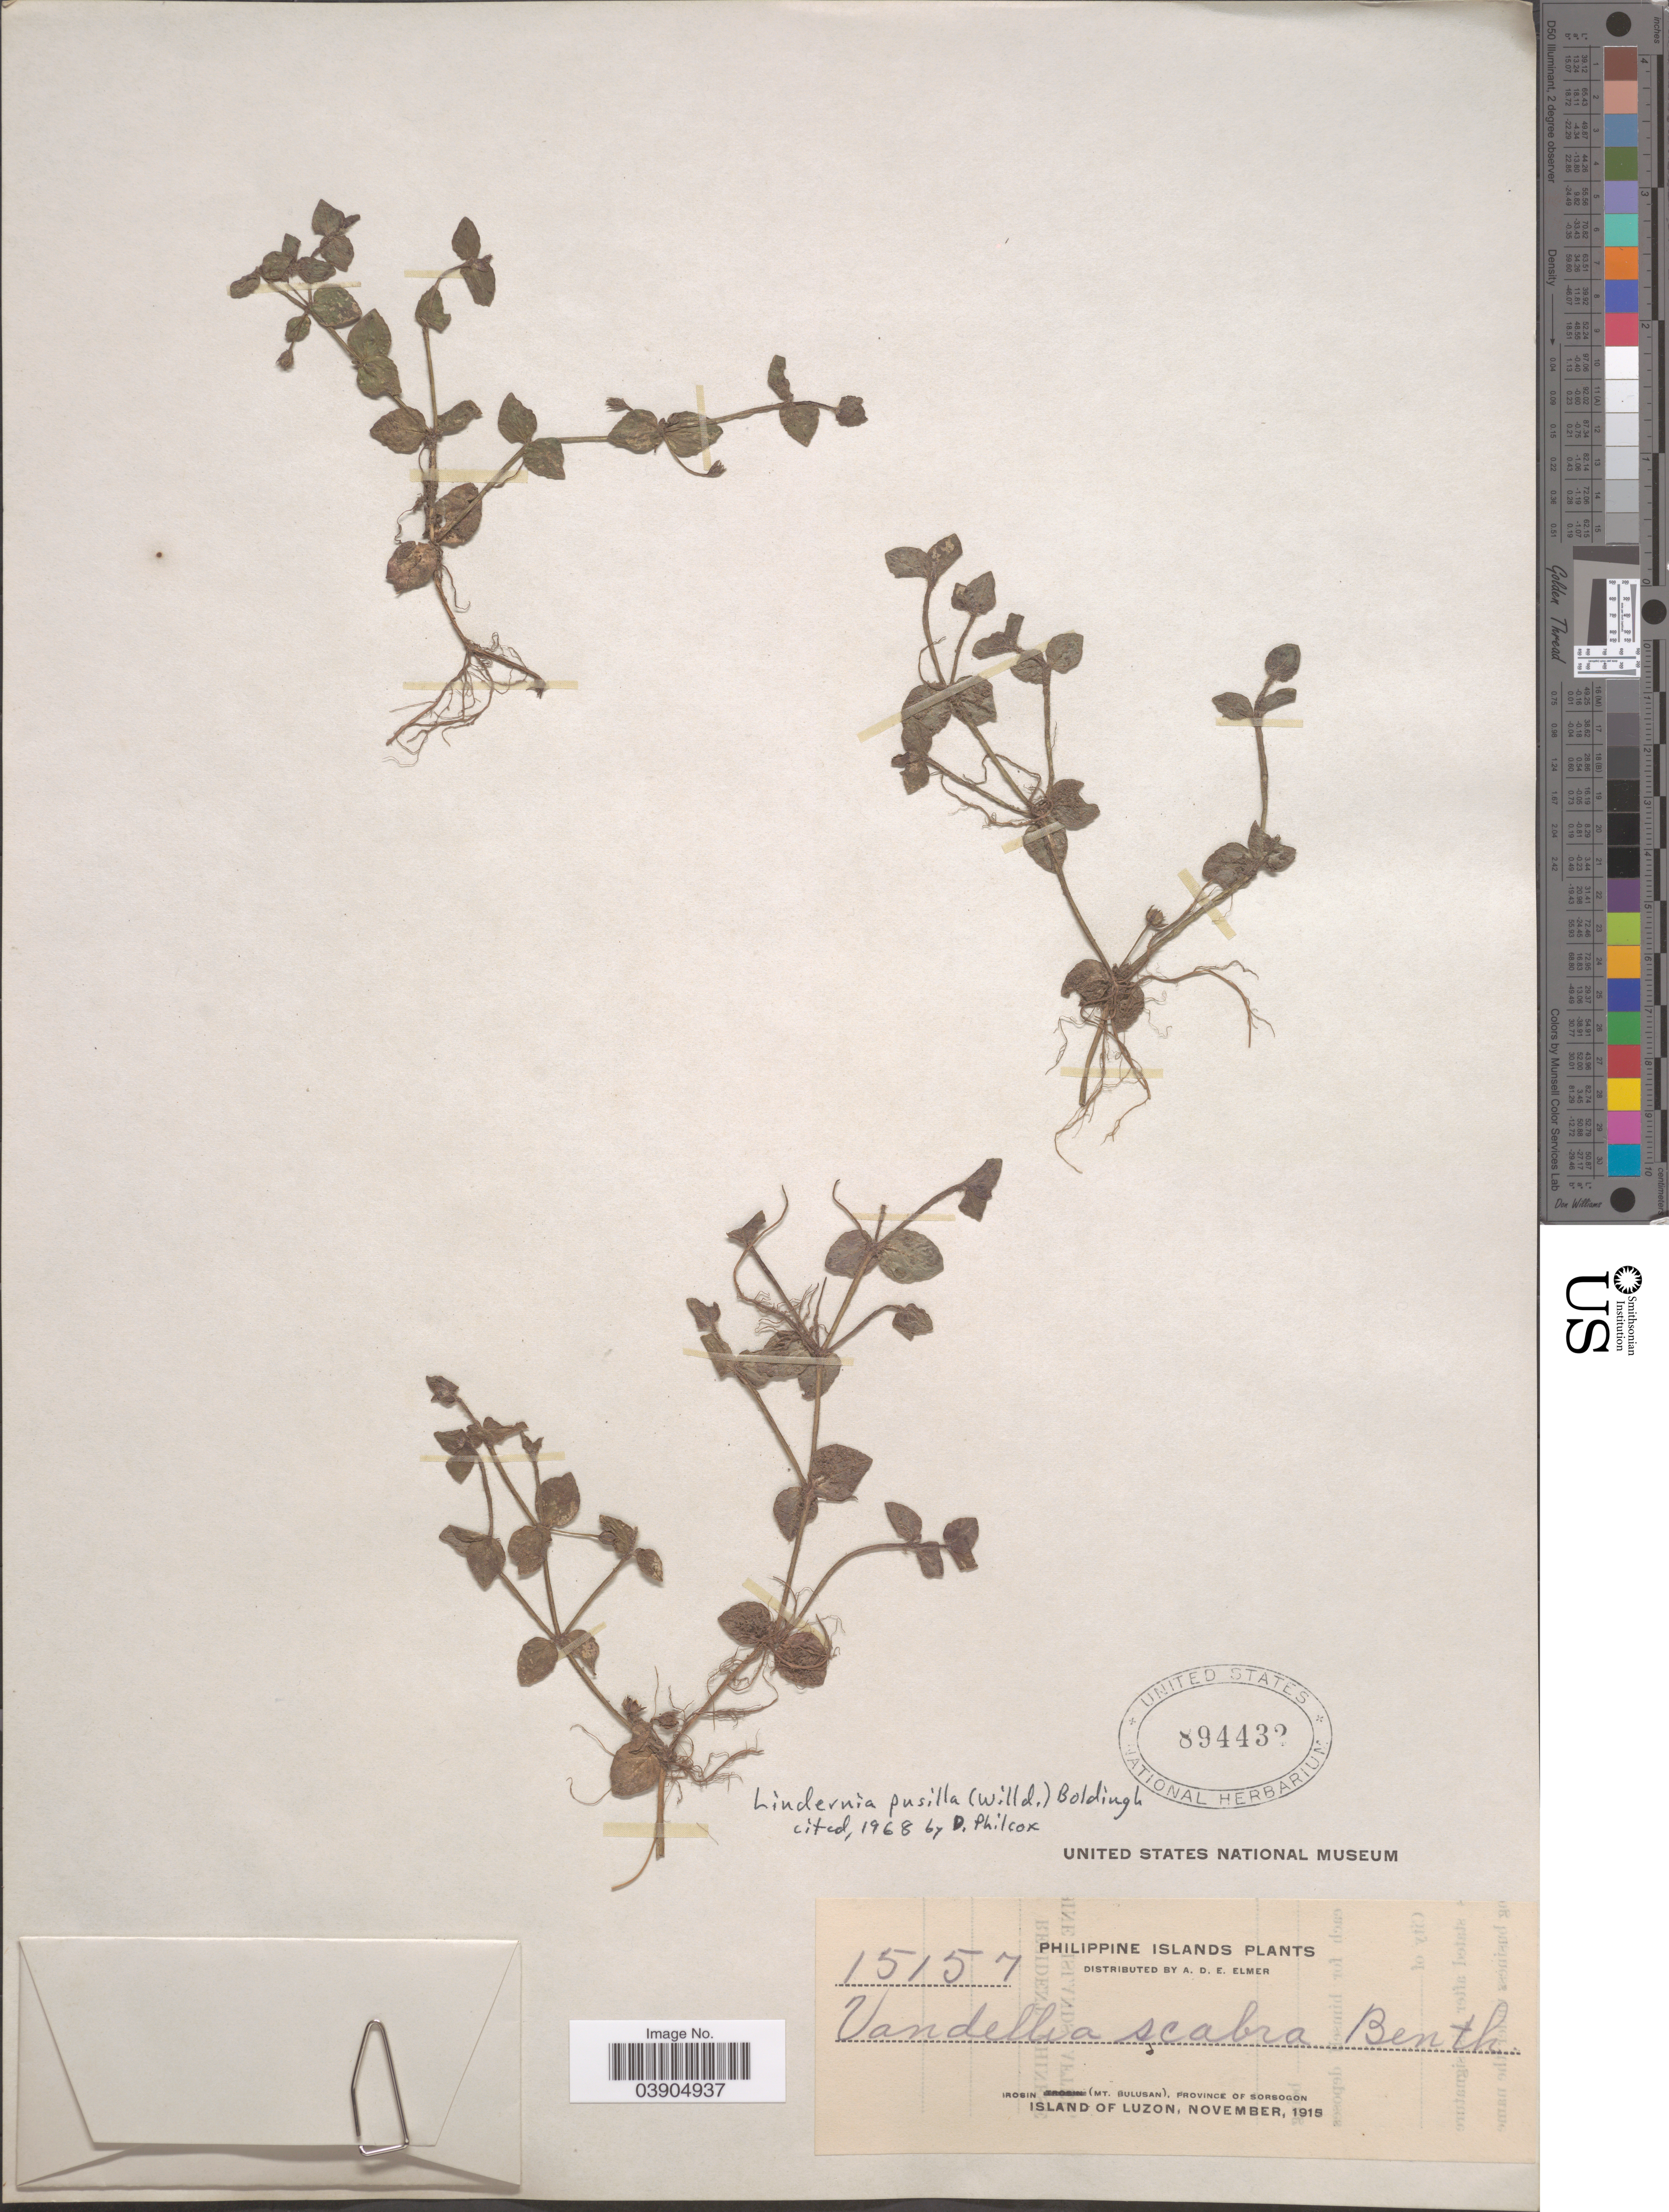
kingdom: Plantae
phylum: Tracheophyta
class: Magnoliopsida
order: Lamiales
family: Linderniaceae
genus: Lindernia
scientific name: Lindernia pusilla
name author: (Willd.) Bold.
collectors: A. D. E. Elmer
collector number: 15157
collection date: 1915-11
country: Philippines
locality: Irosin (Mt. Bulusan), Province of Sorsogon. Island of Luzon.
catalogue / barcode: US 894432